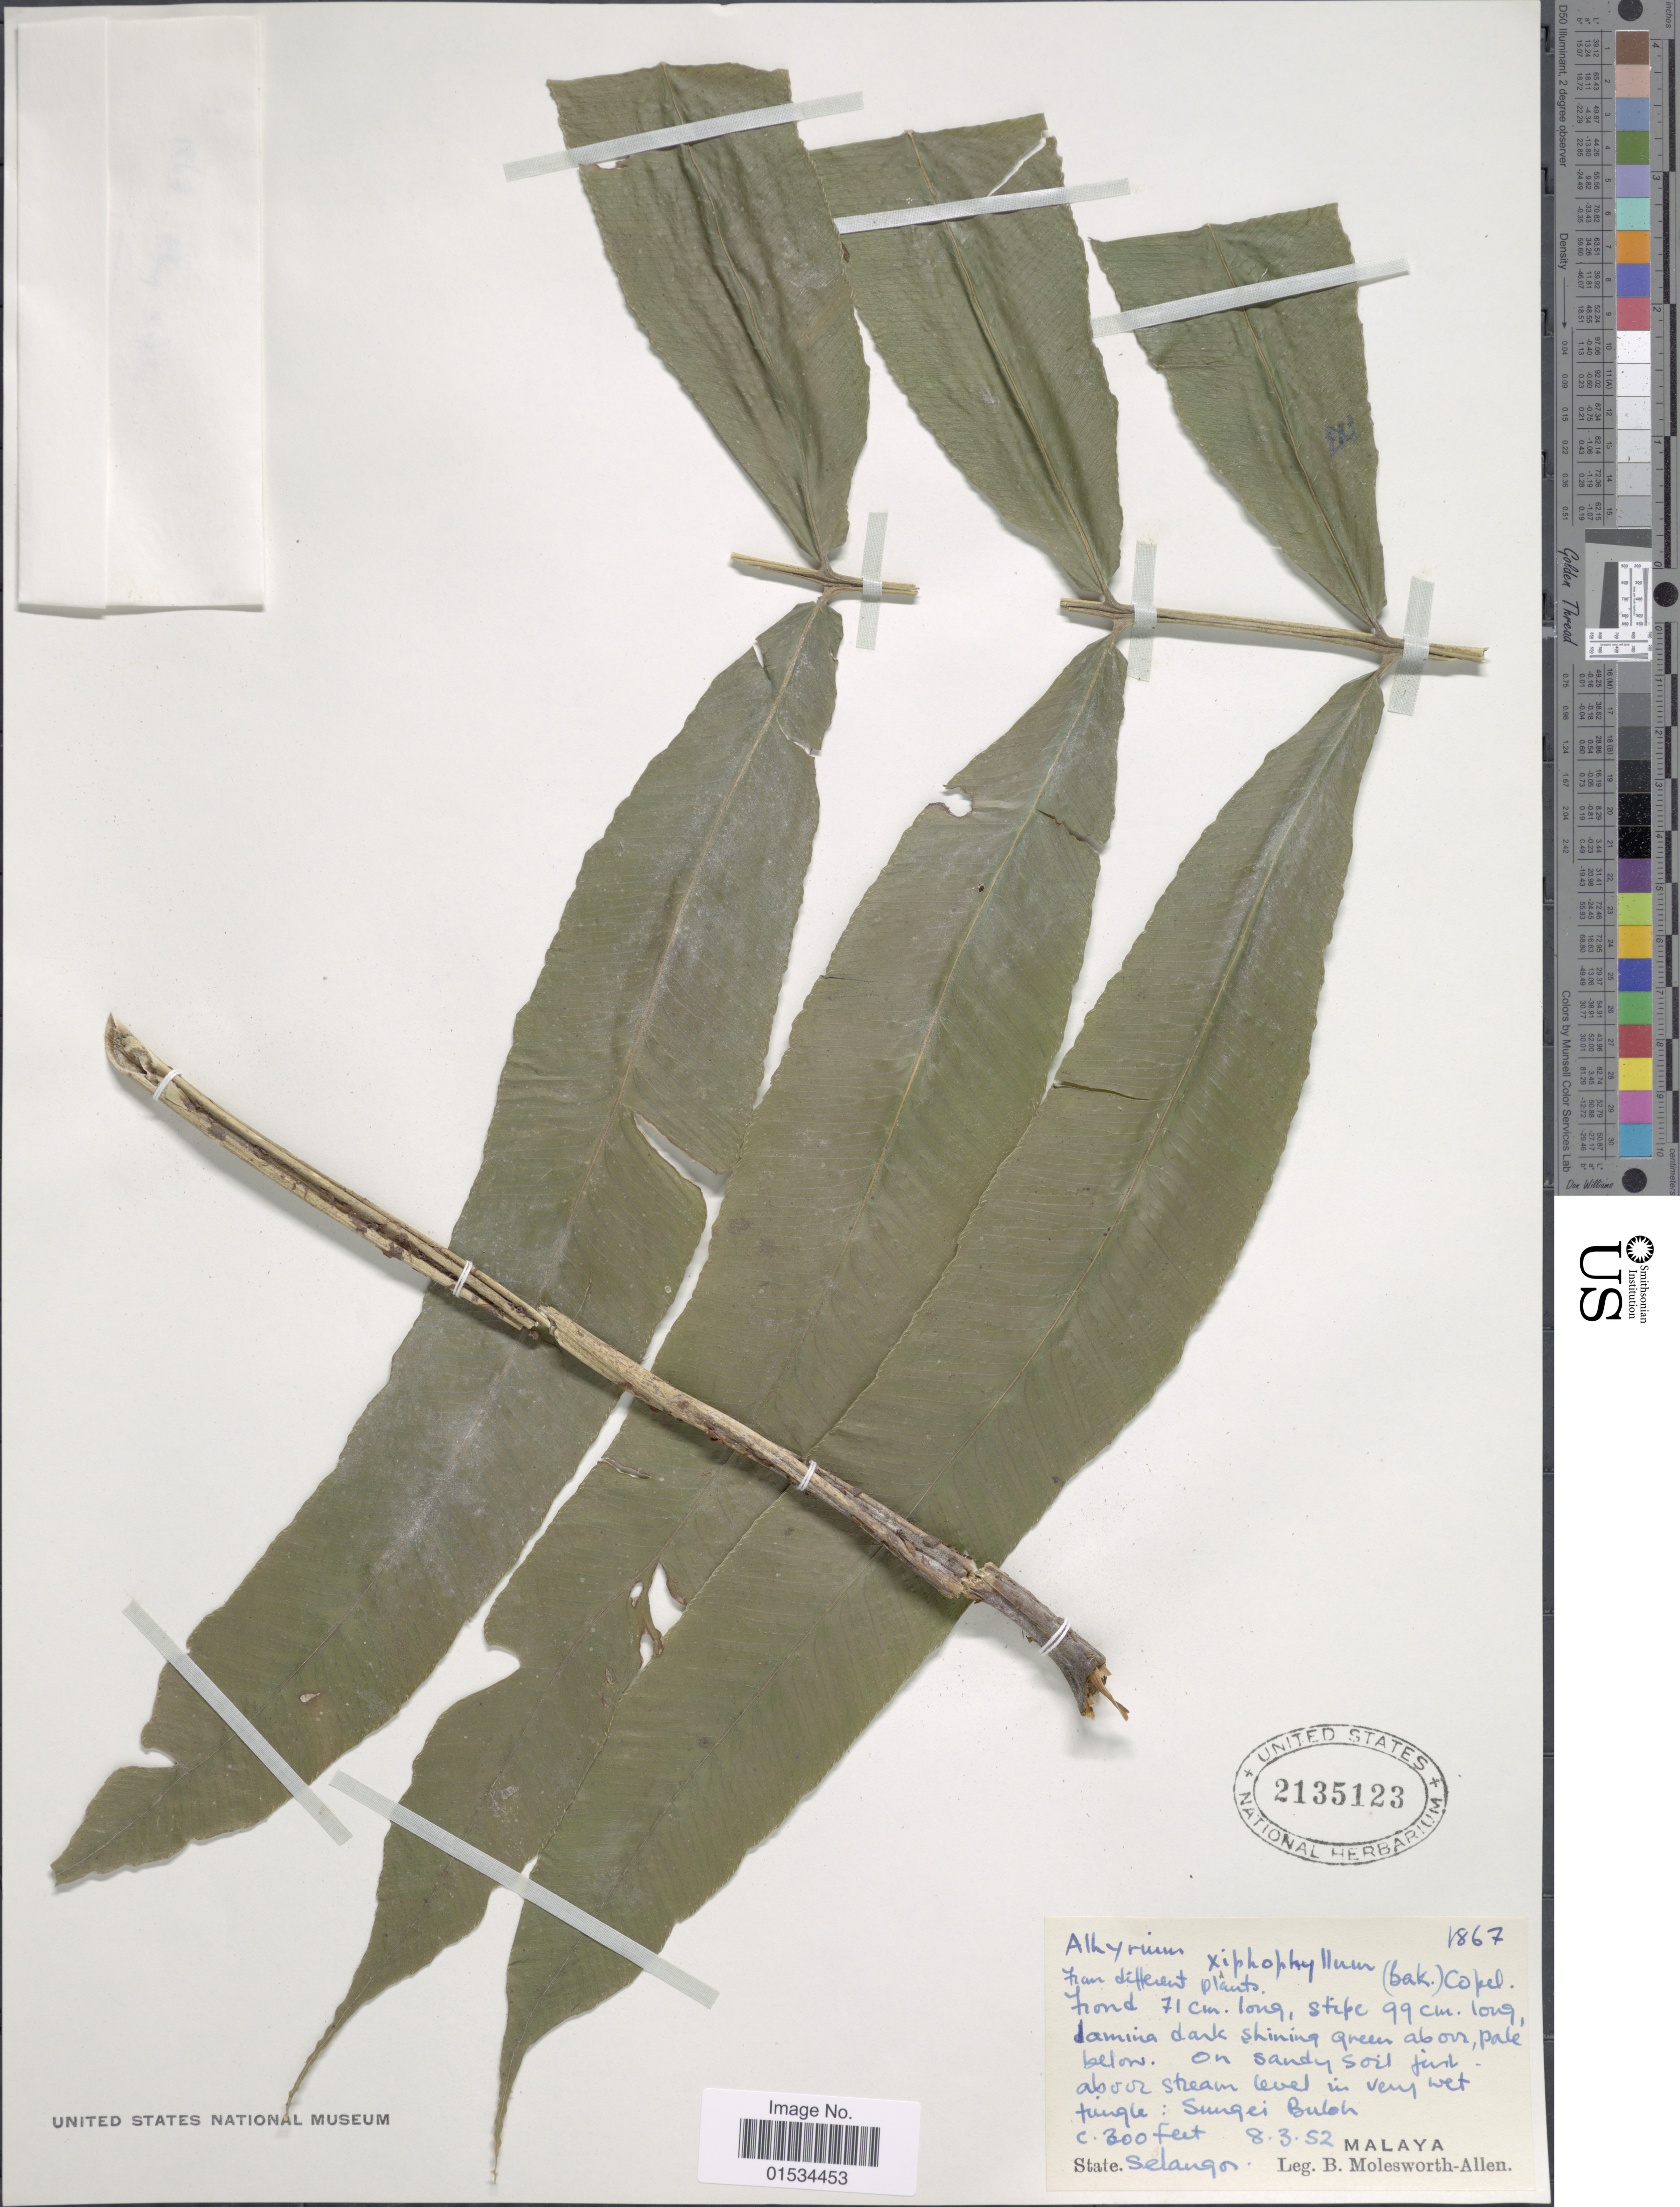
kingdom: Plantae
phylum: Tracheophyta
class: Polypodiopsida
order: Polypodiales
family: Athyriaceae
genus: Diplazium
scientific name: Diplazium xiphophyllum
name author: (Baker) C. Chr.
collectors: B. E. G. Molesworth-Allen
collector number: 1867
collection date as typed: Transcribed d/m/y: 8/3/52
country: Malaysia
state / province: Selangor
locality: Sungei Buloh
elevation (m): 91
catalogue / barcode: US 2135123